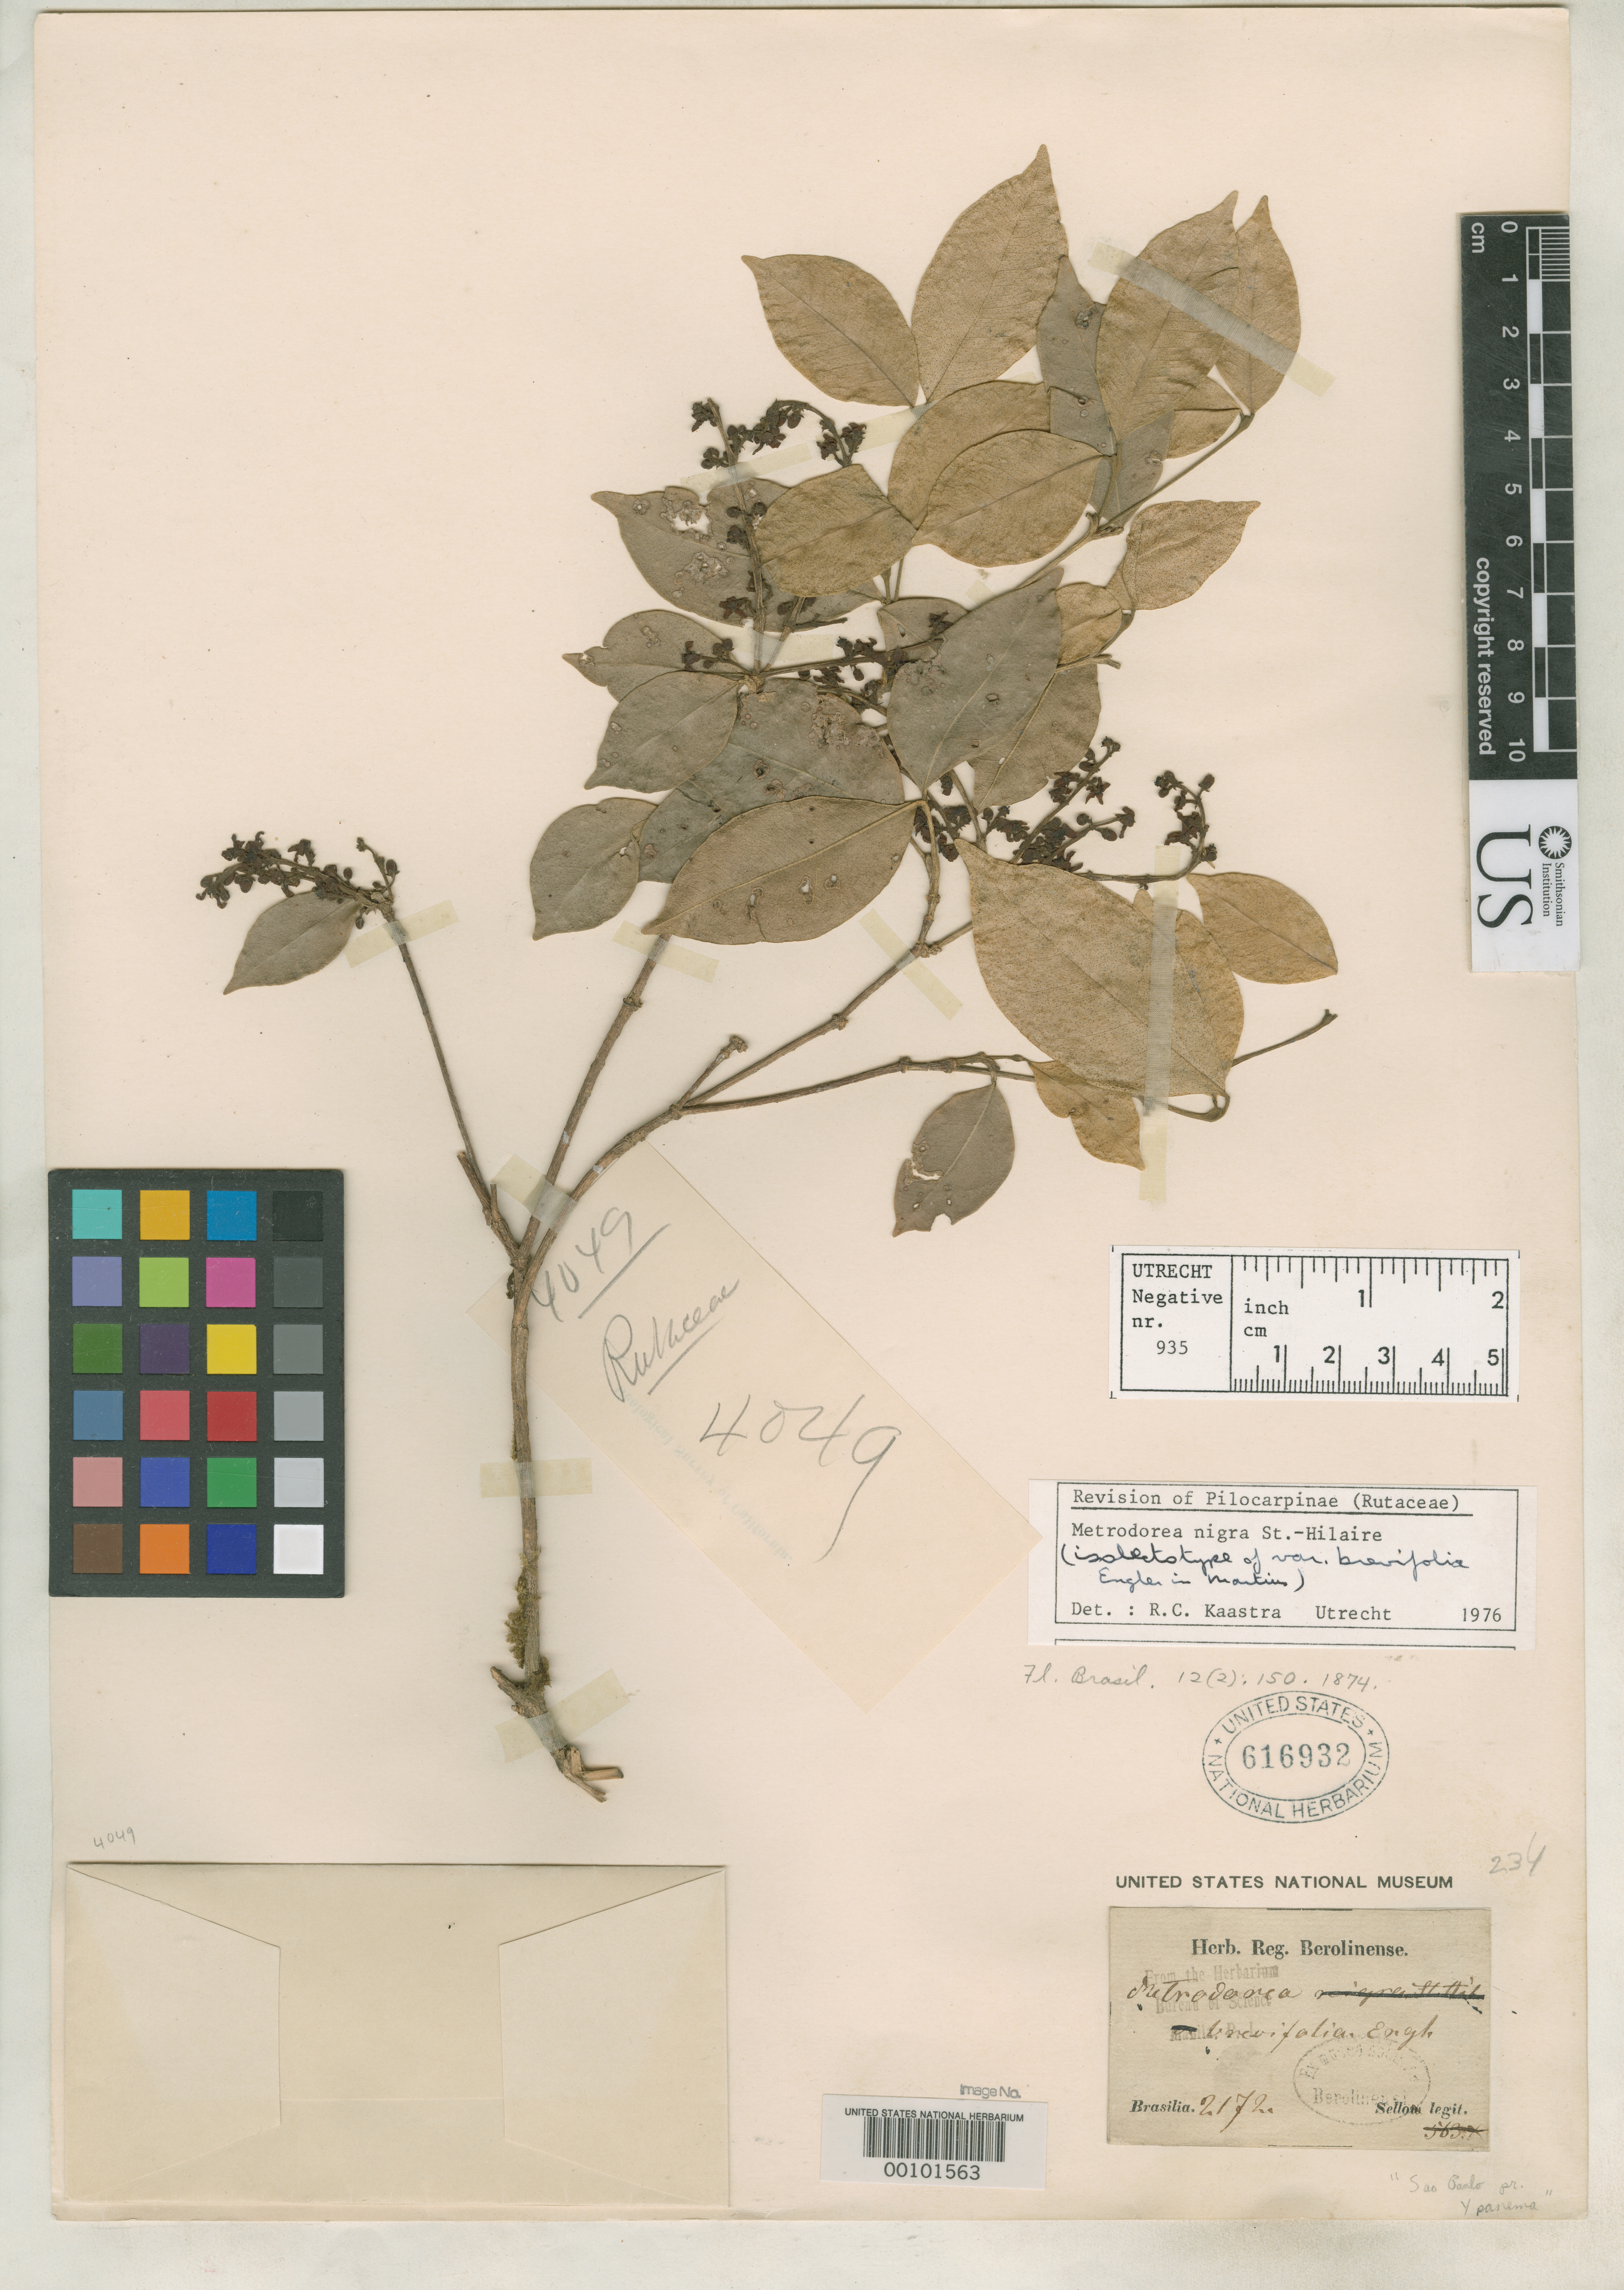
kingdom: Plantae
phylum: Tracheophyta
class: Magnoliopsida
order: Sapindales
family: Rutaceae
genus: Metrodorea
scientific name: Metrodorea nigra var. brevifolia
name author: Engl. in Mart.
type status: Isolectotype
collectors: F. Sellow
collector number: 2172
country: Brazil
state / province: São Paulo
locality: Near Ypanema.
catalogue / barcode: US 616932